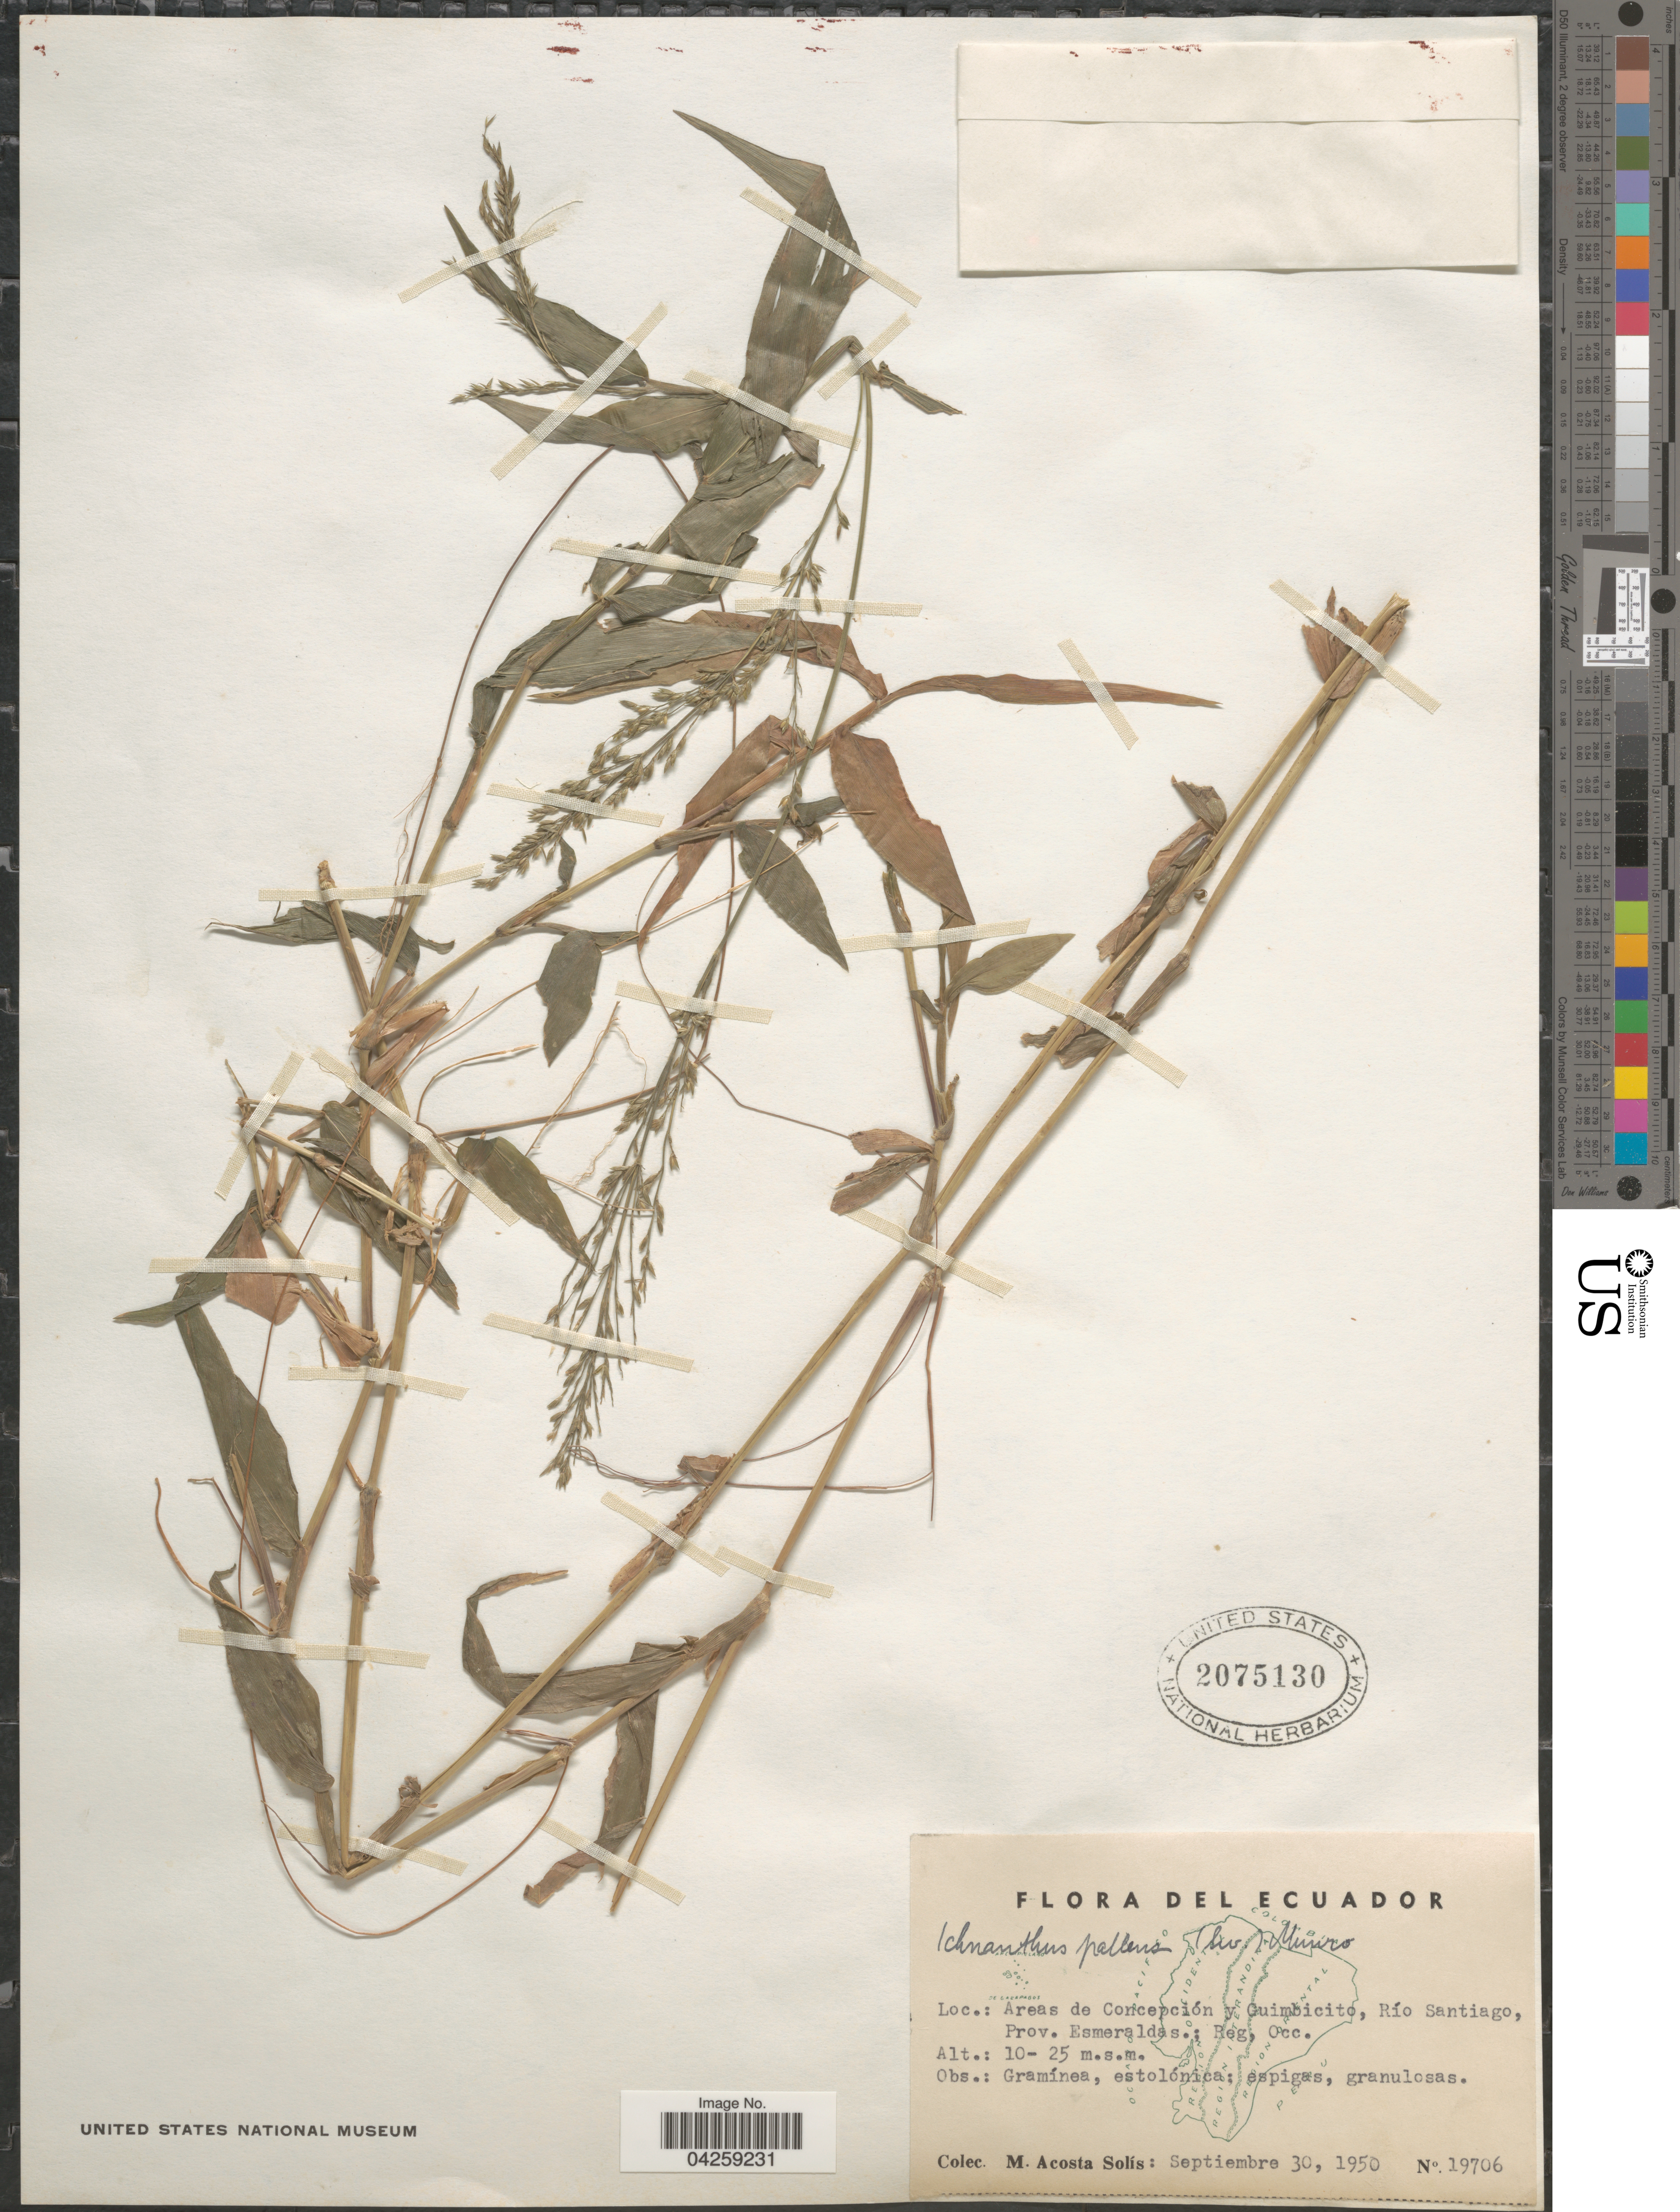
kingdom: Plantae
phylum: Tracheophyta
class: Liliopsida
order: Poales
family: Poaceae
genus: Ichnanthus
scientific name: Ichnanthus pallens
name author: (Sw.) Munro ex Benth.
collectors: M. Acosta Solis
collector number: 19706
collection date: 1950-09-30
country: Ecuador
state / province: Esmeraldas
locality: Areas de Concepción y Guimbicito, Río Santiago, Reg. Occ.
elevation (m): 10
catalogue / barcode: US 2075130